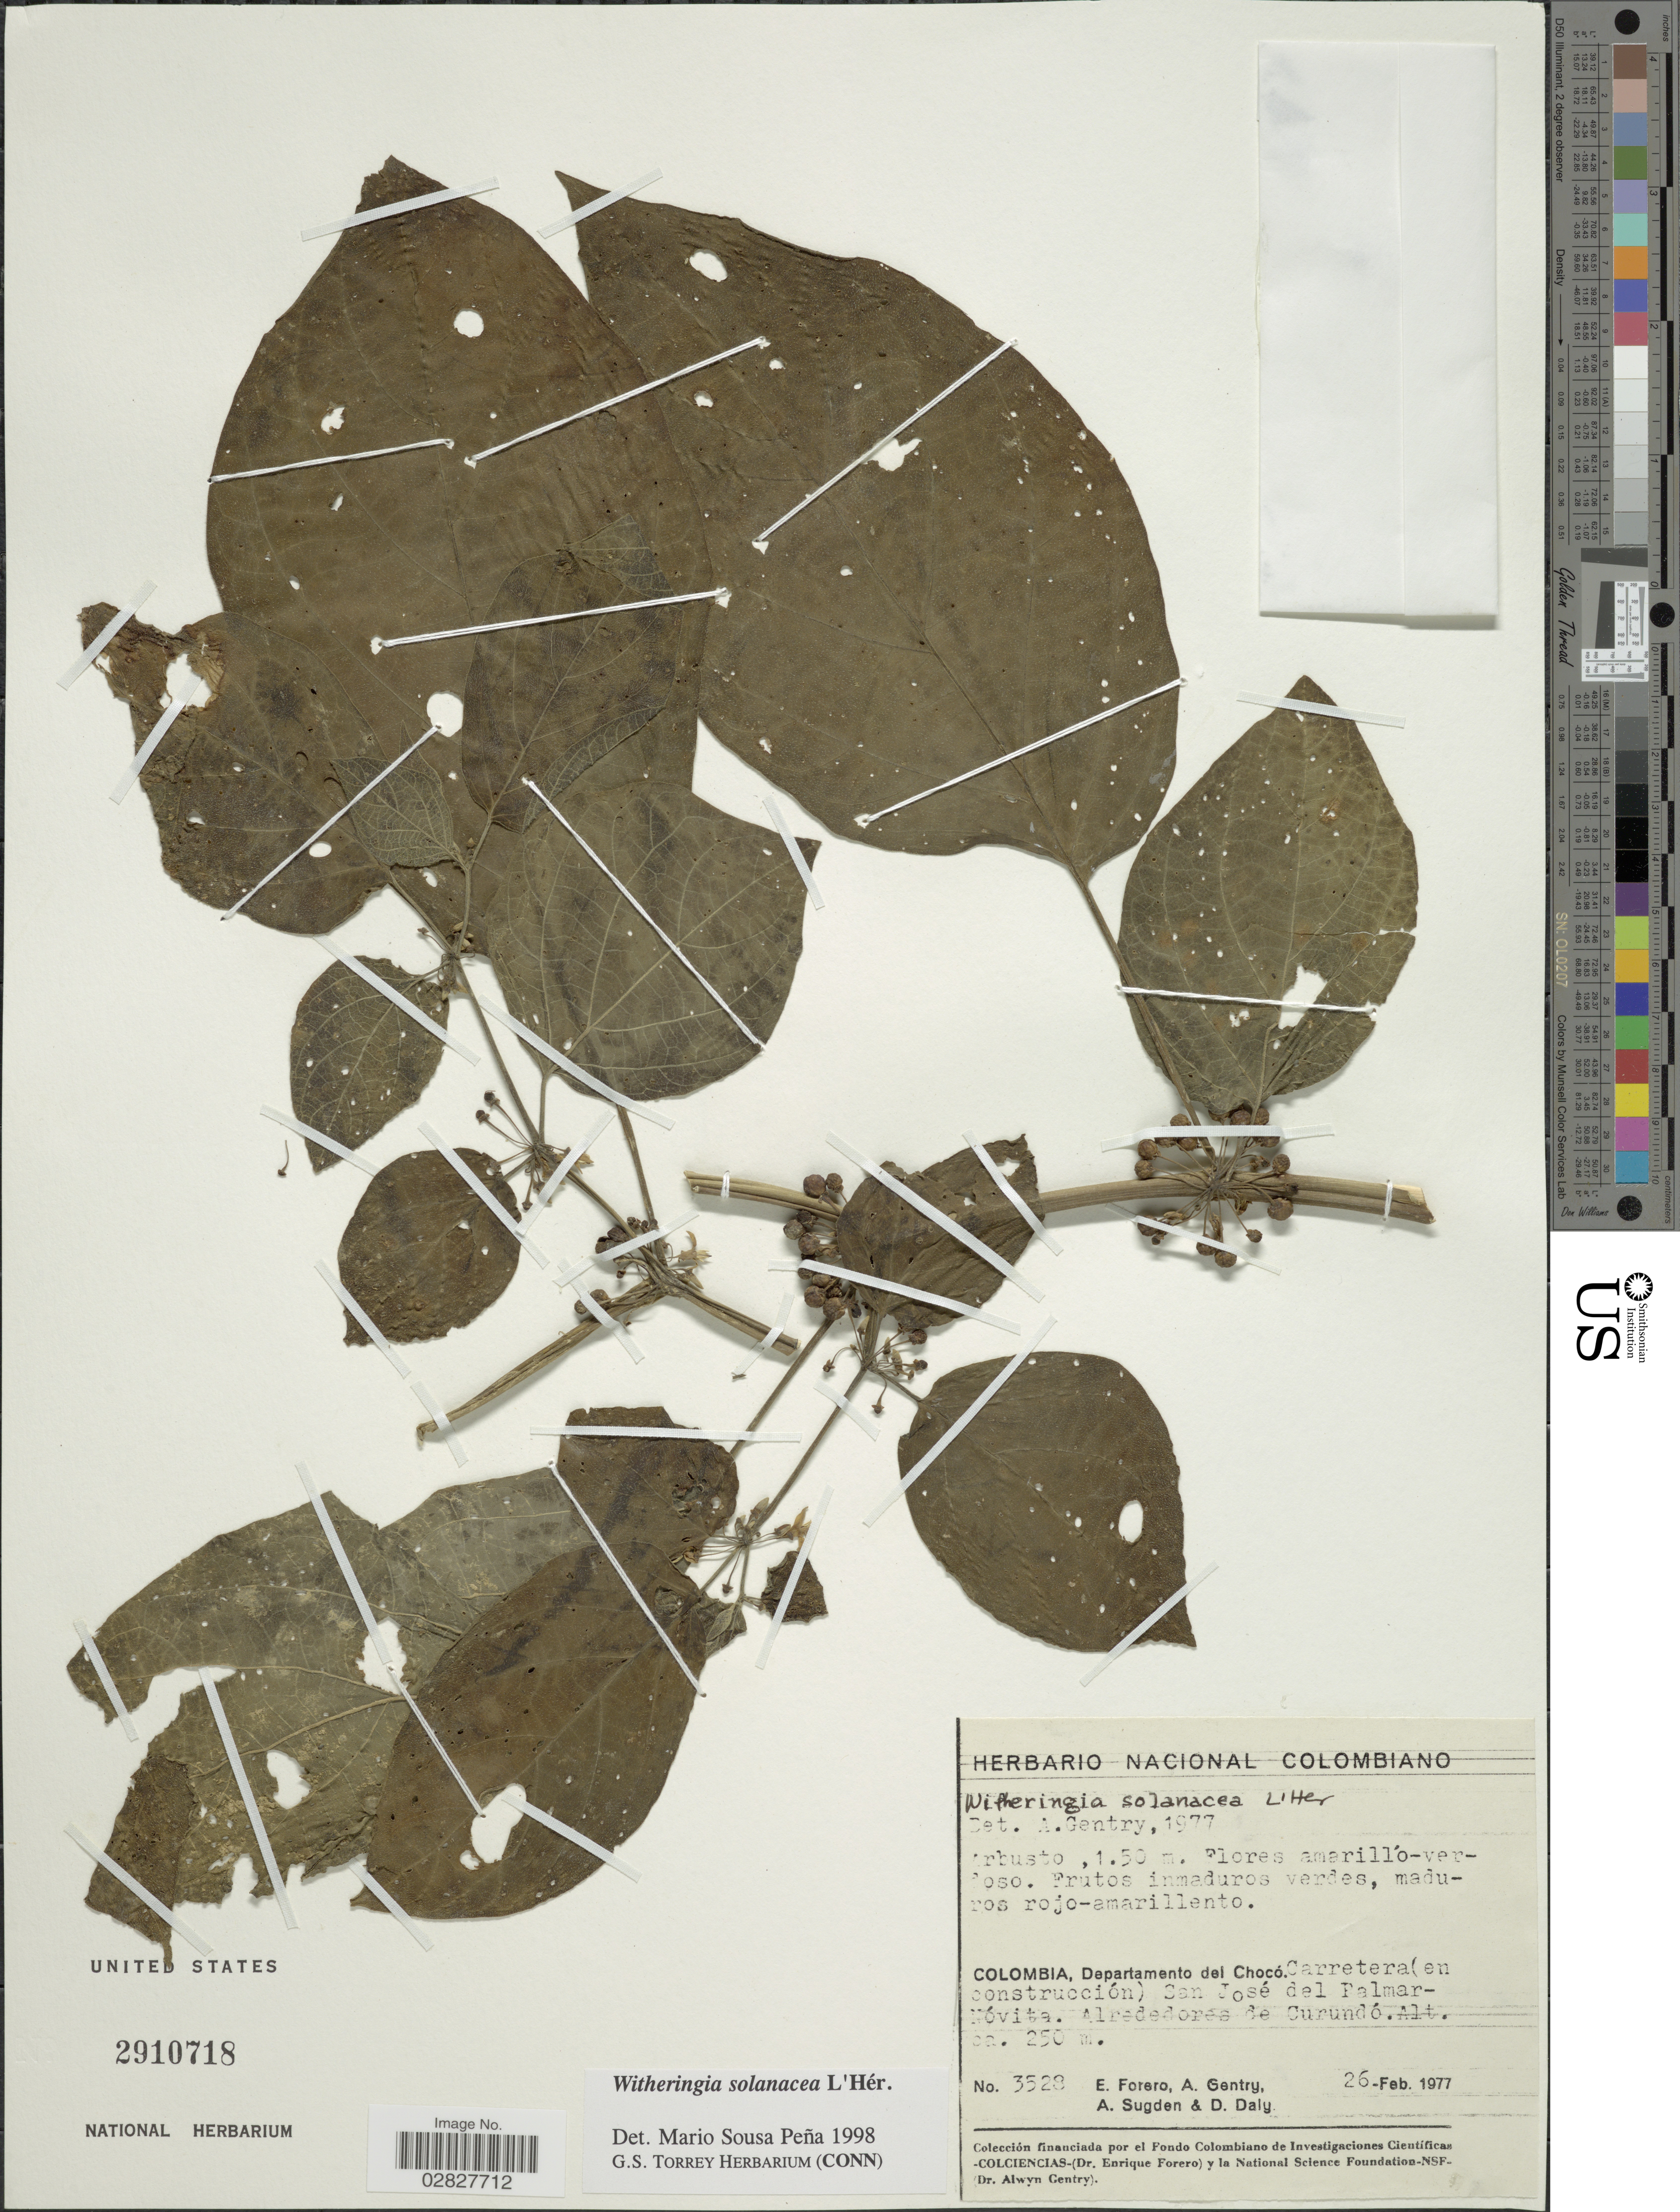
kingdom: Plantae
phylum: Tracheophyta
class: Magnoliopsida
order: Solanales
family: Solanaceae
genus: Witheringia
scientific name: Witheringia solanacea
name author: L'Hér.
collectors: E. Forero, A. H. Gentry, A. Sugden & D. C. Daly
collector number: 3528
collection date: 1977-02-26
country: Colombia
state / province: Chocó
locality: Departamento del Chocó. Carretera (en construcción) San José del Palmar-Nóvita. Alrededores de Curundó.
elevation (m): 250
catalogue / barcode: US 2910718